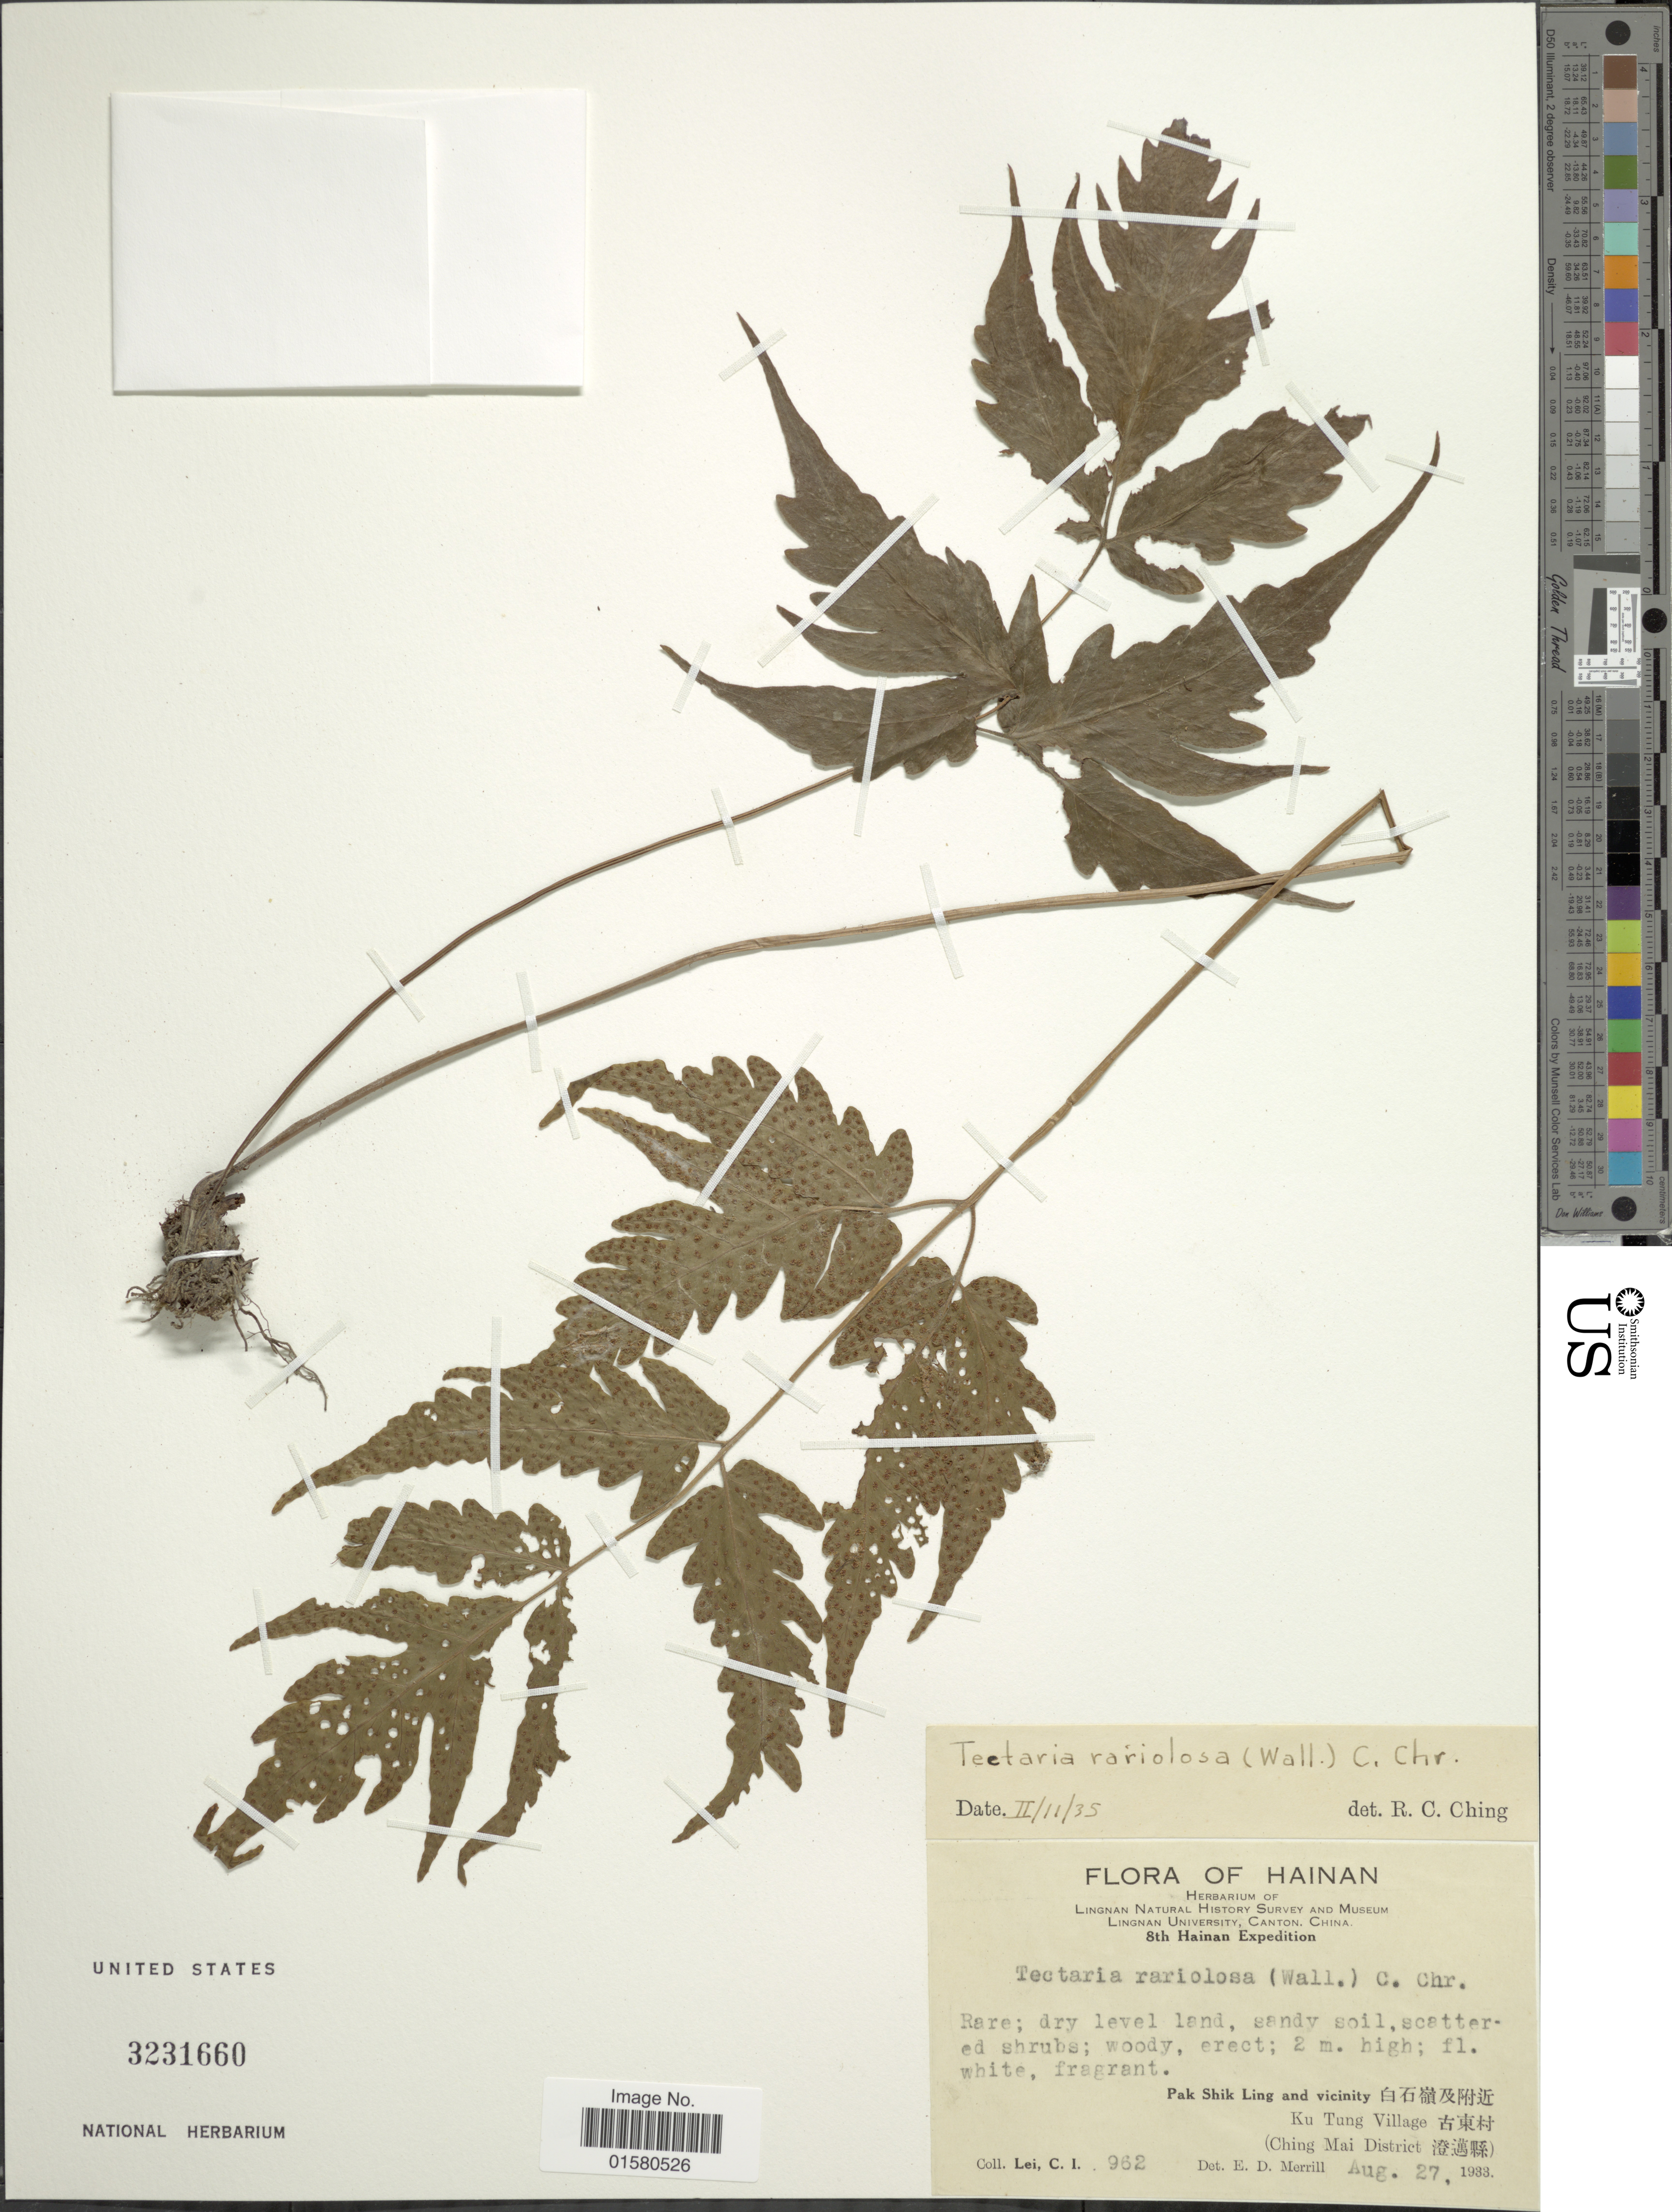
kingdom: Plantae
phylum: Tracheophyta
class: Polypodiopsida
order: Polypodiales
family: Tectariaceae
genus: Tectaria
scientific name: Tectaria variolosa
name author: (Wall. ex Hook.) C. Chr.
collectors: C. I. Lei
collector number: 962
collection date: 1933-08-27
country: China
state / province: Hainan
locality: Pak Shik Ling and vicinity , Ku Tung Village (Ching Mai District)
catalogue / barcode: US 3231660